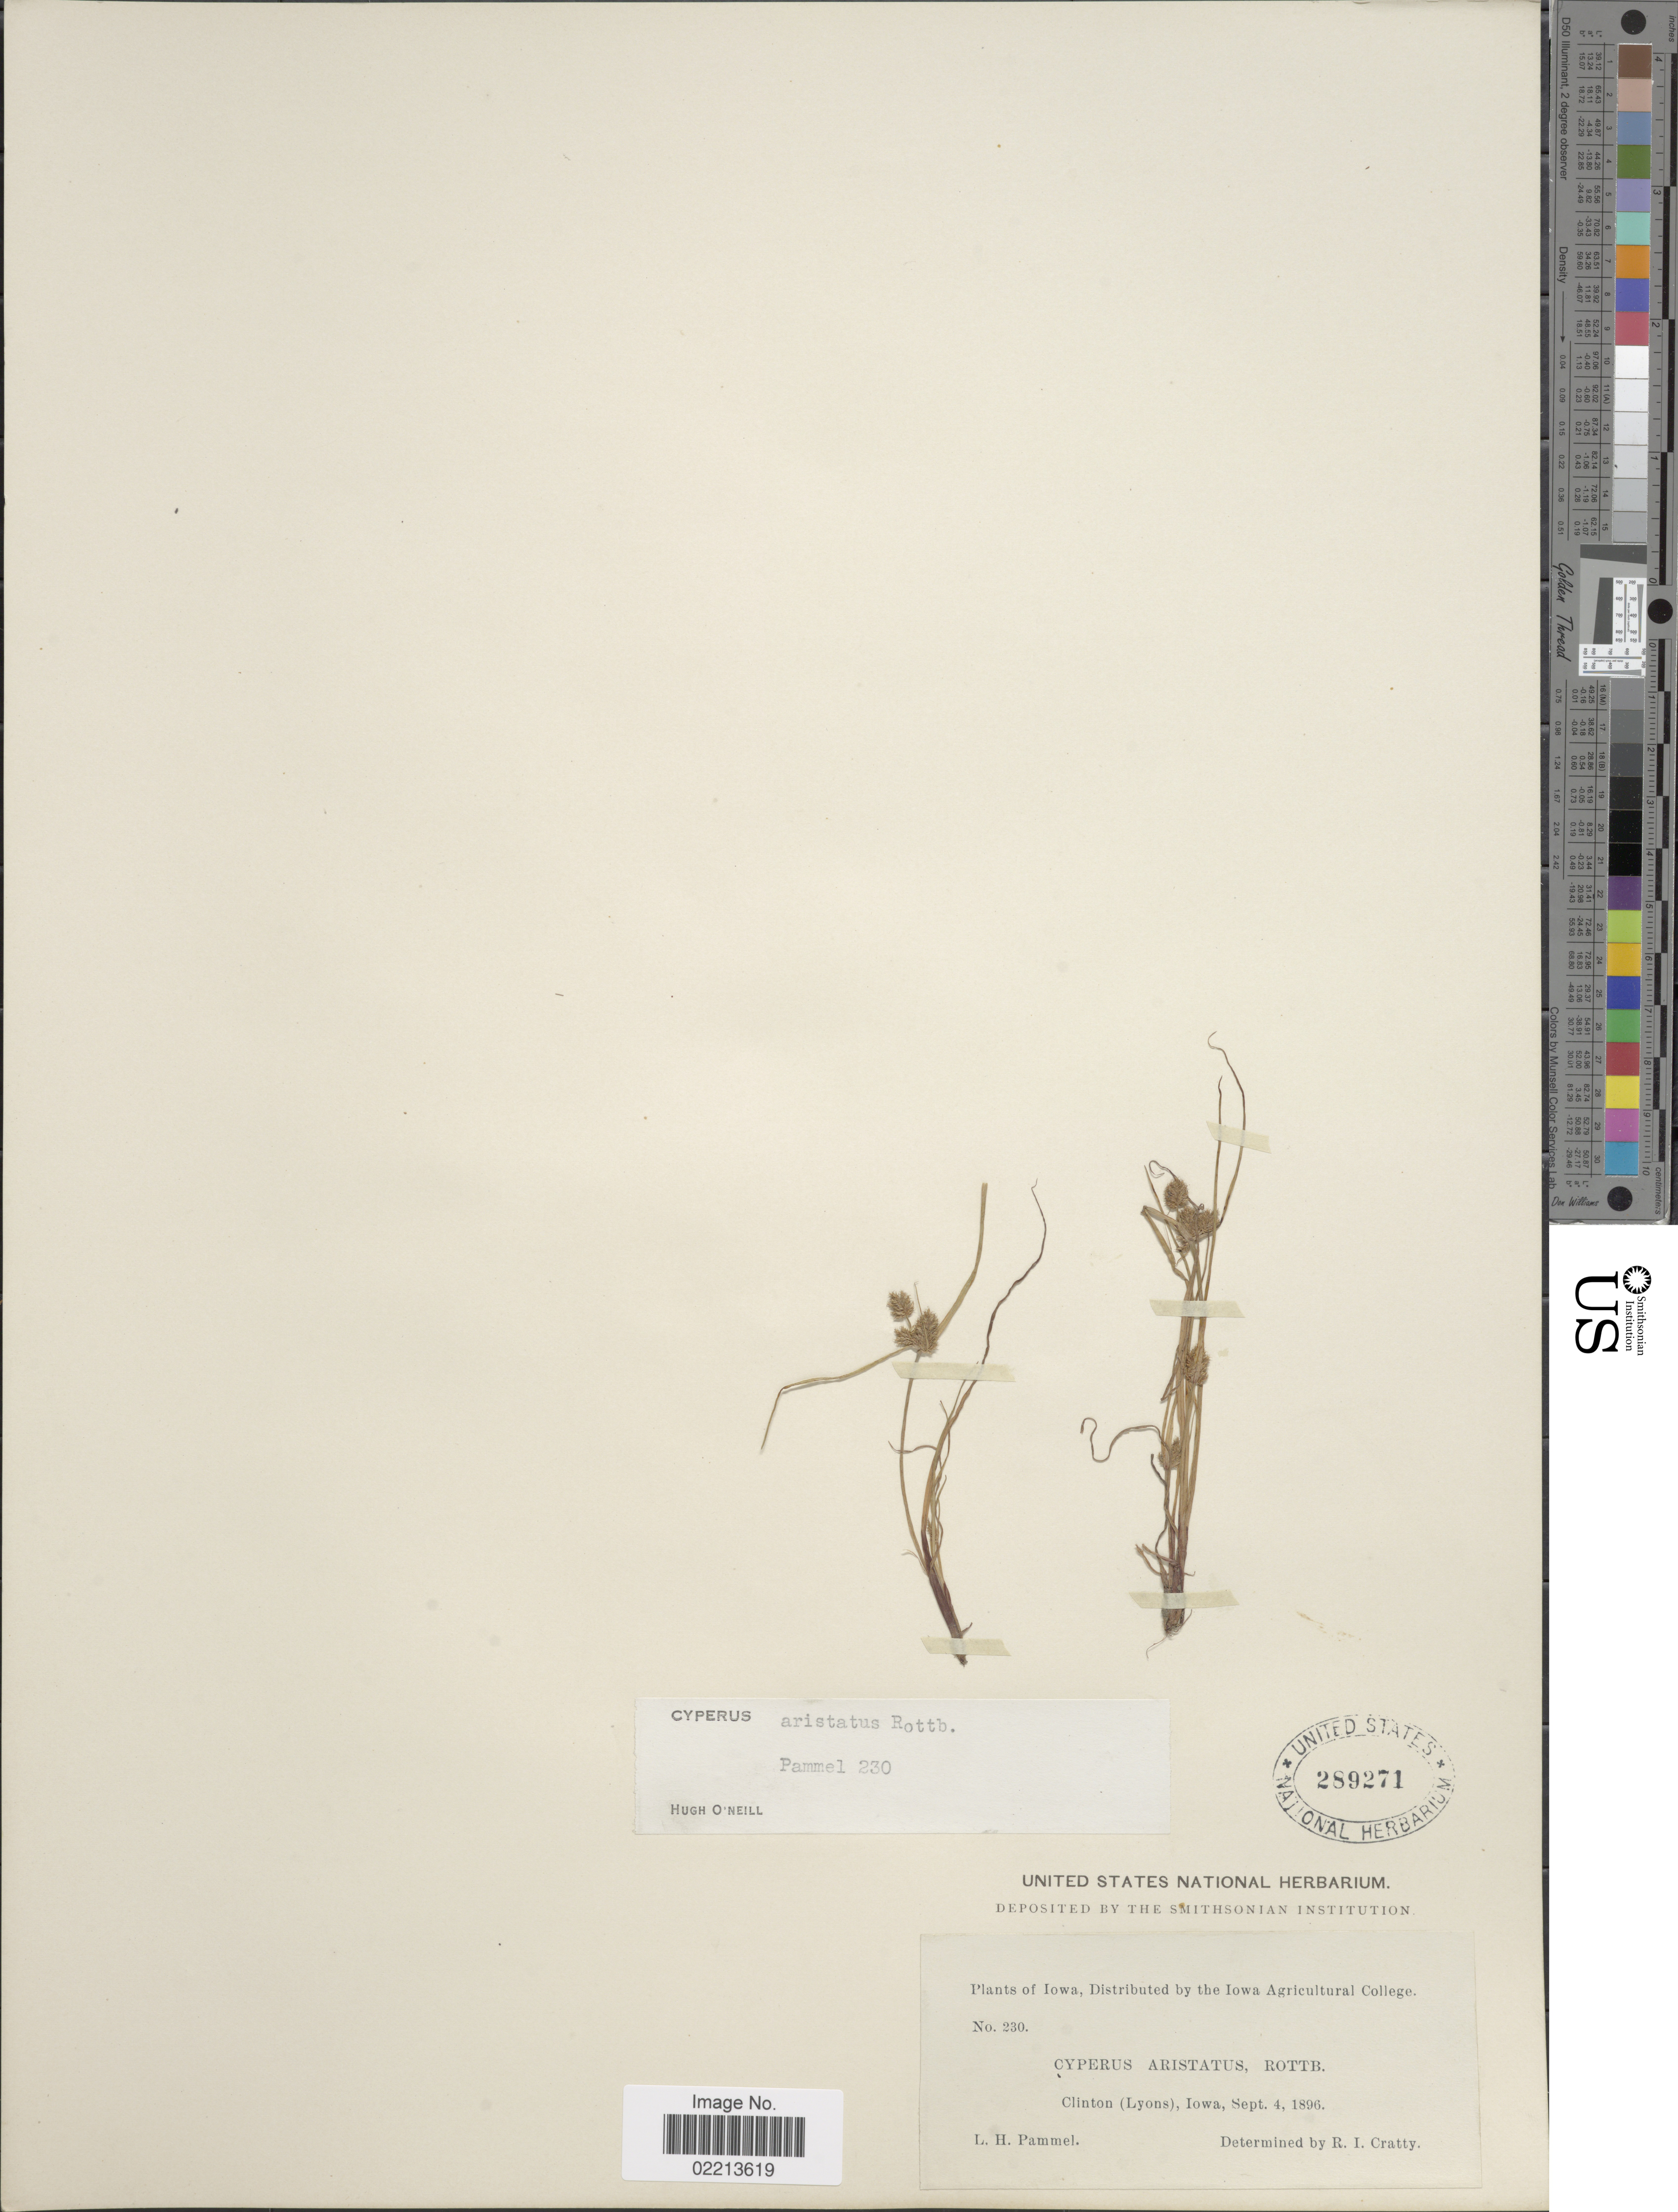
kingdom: Plantae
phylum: Tracheophyta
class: Liliopsida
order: Poales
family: Cyperaceae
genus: Cyperus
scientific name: Cyperus squarrosus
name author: L.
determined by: Strong, Mark T., (BOT), Smithsonian Institution - National Museum of Natural History (UNITED STATES)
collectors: L. Pammel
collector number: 230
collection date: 1896-09-04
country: United States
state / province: Iowa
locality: Clinton (Lyons)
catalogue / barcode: US 289271